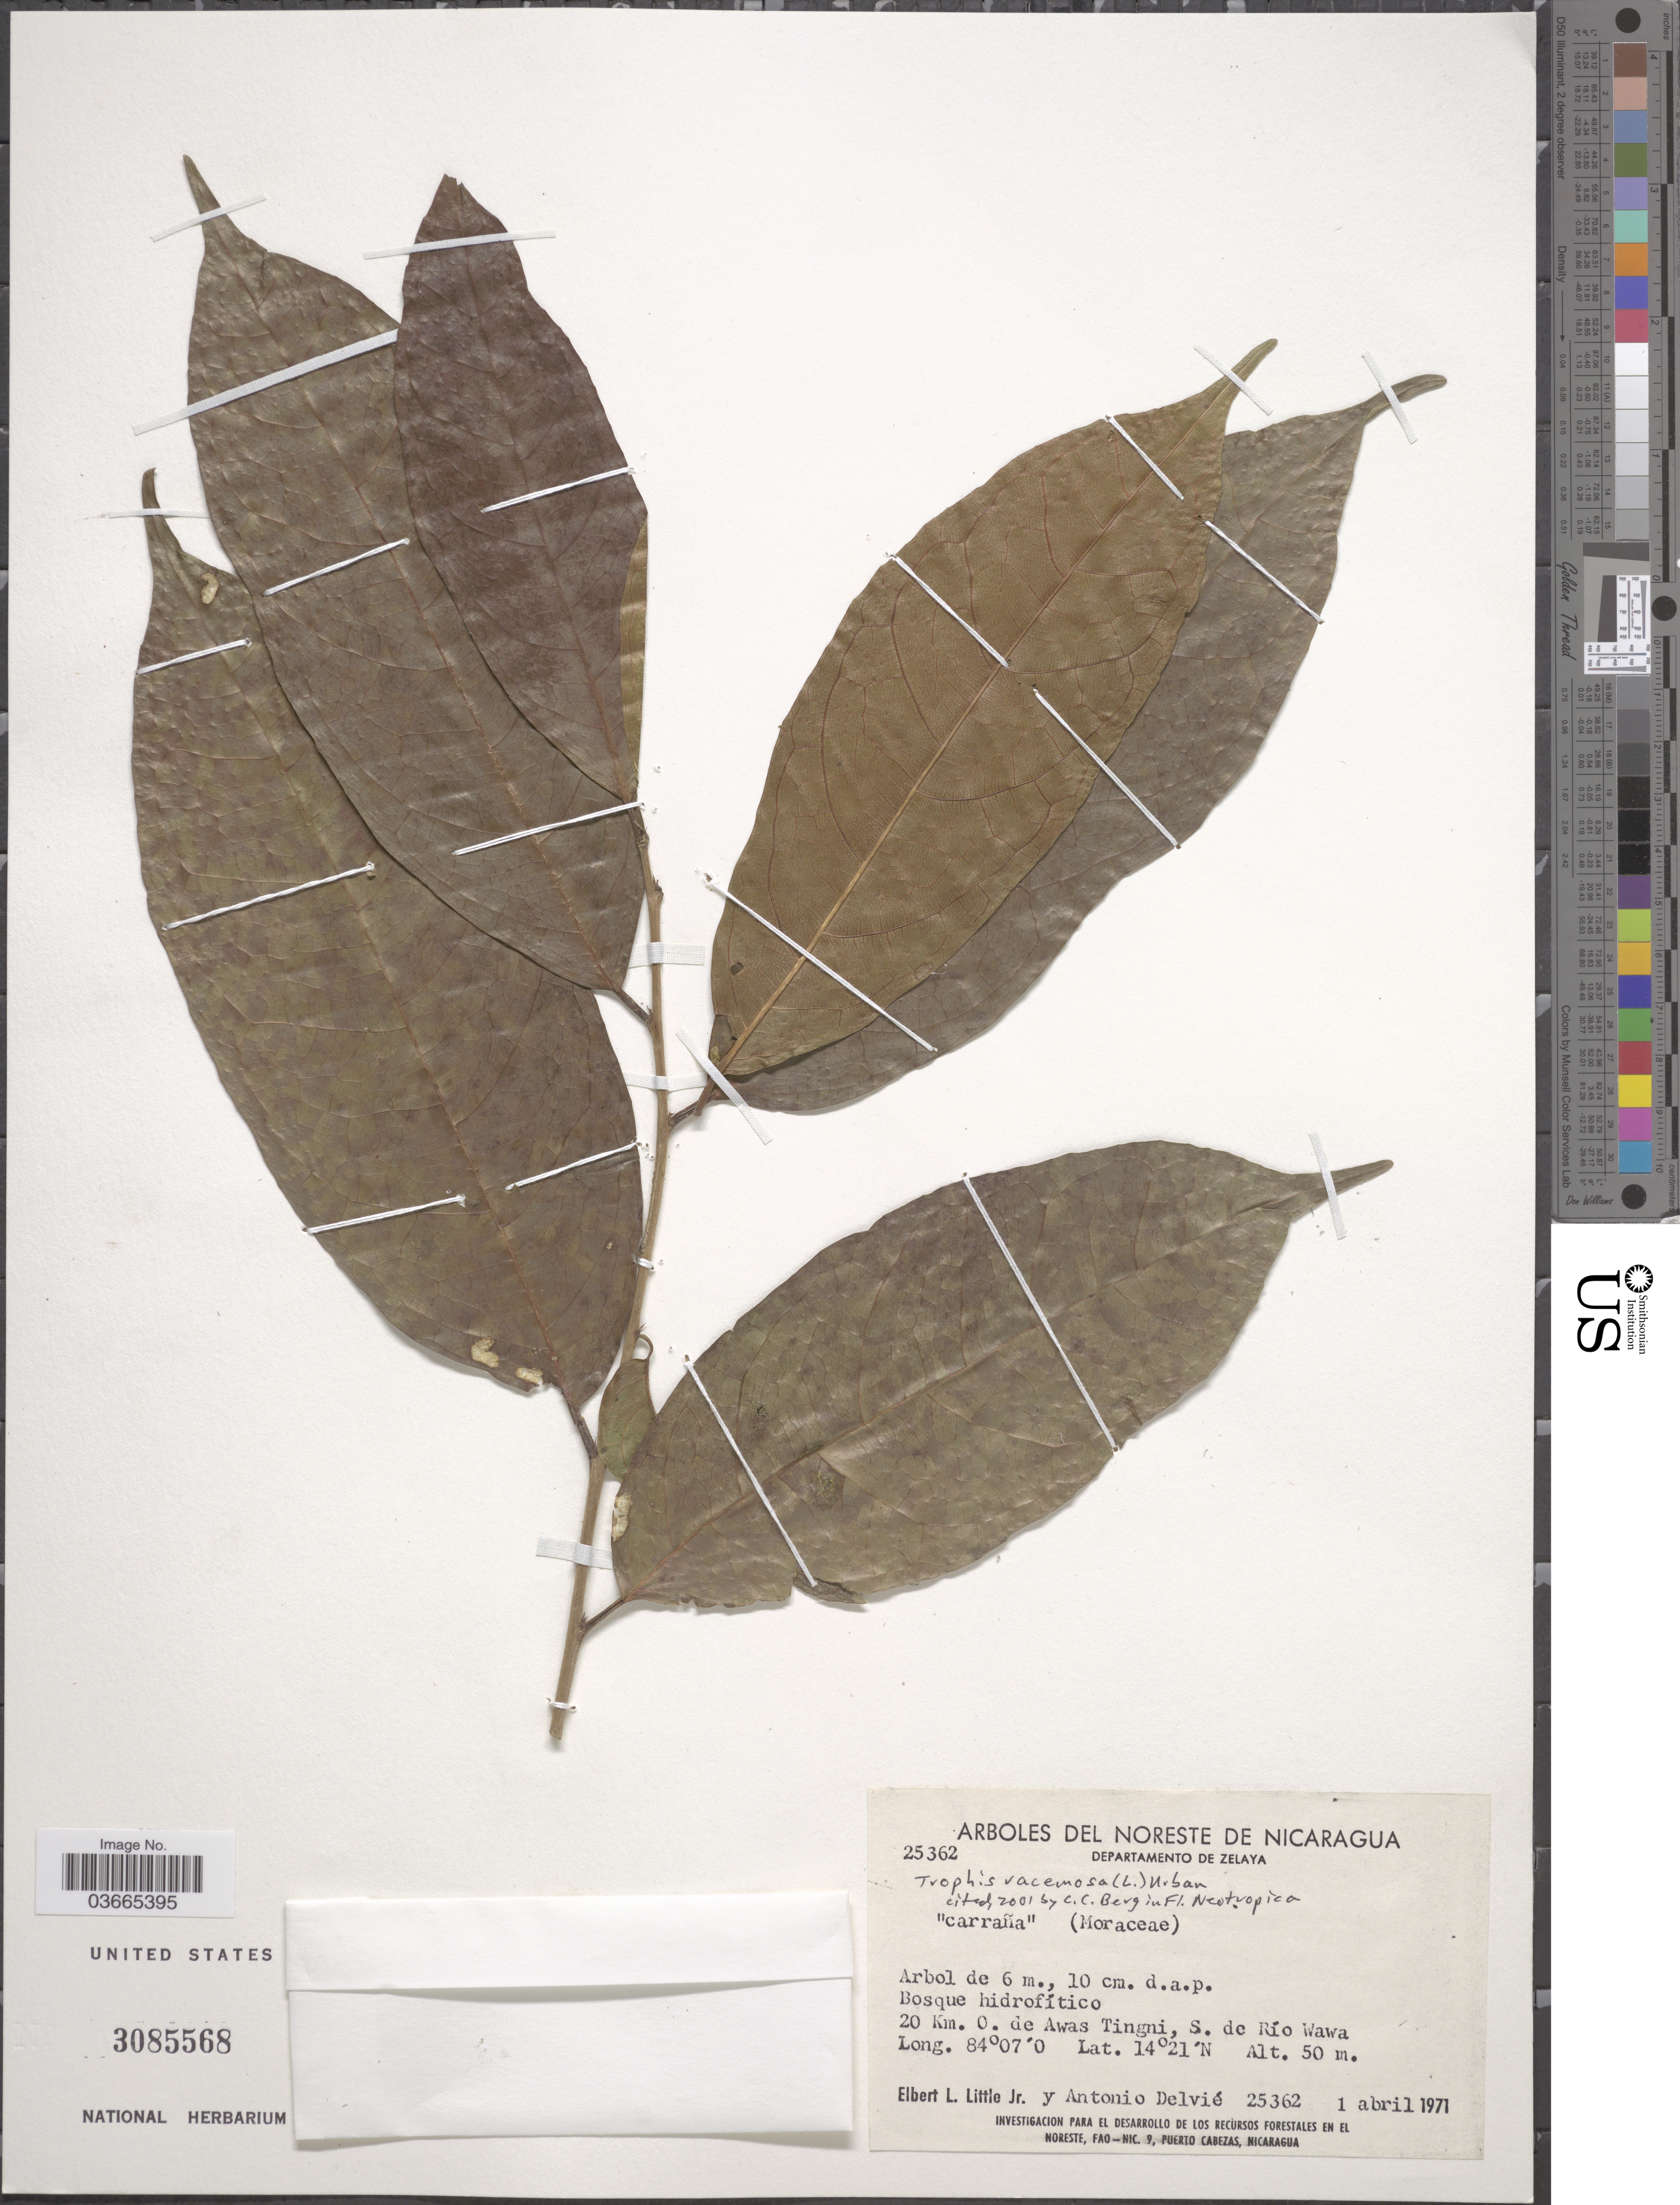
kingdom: Plantae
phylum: Tracheophyta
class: Magnoliopsida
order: Rosales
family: Moraceae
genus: Trophis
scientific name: Trophis racemosa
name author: (L.) Urb.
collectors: E. L. Little & A. Delvie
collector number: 25362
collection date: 1971-04-01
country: Nicaragua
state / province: Atlántico Norte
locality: Noreste de Nicaragua. Departamento de Zelaya. 20 Km. O. de Awas Tingni, S. de Río Wawa.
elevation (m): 50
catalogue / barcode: US 3085568